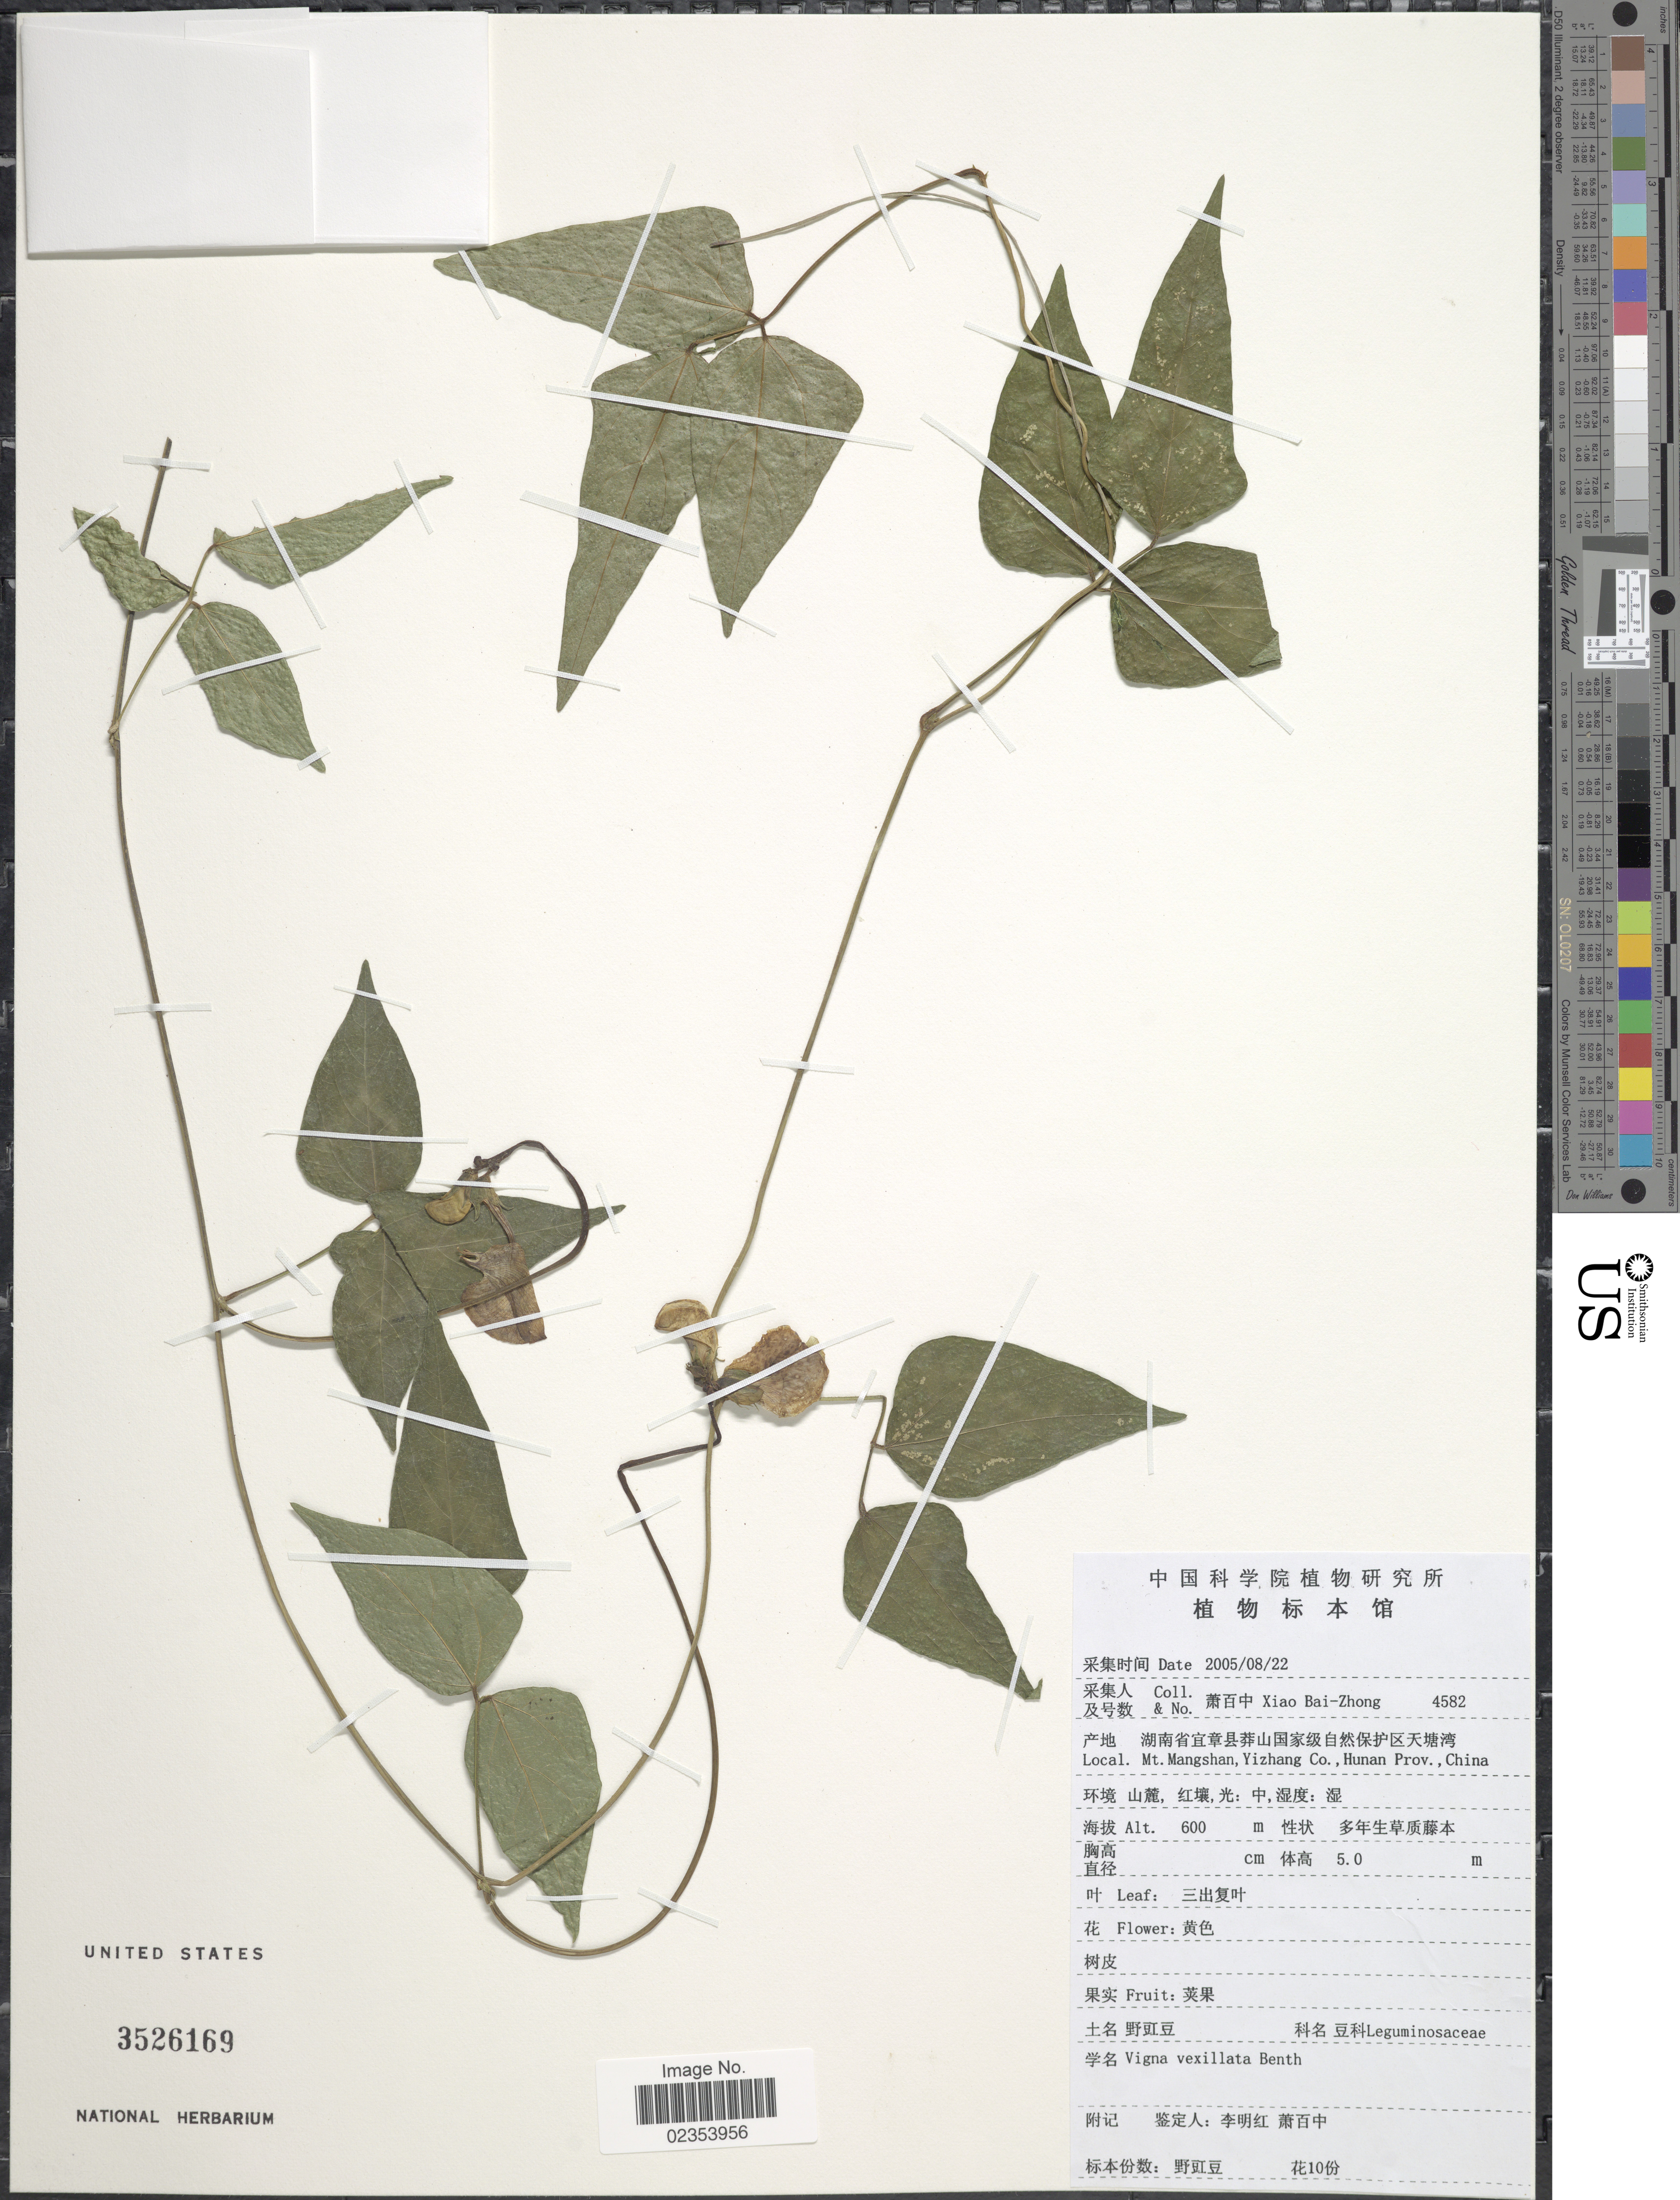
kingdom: Plantae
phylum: Tracheophyta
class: Magnoliopsida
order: Fabales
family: Fabaceae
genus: Vigna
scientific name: Vigna vexillata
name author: (L.) A. Rich.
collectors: B. Z. Xiao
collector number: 4582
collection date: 2005-08-22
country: China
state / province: Hunan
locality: Mt. Mangshan, Yizhang Co.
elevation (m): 600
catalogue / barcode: US 3526169